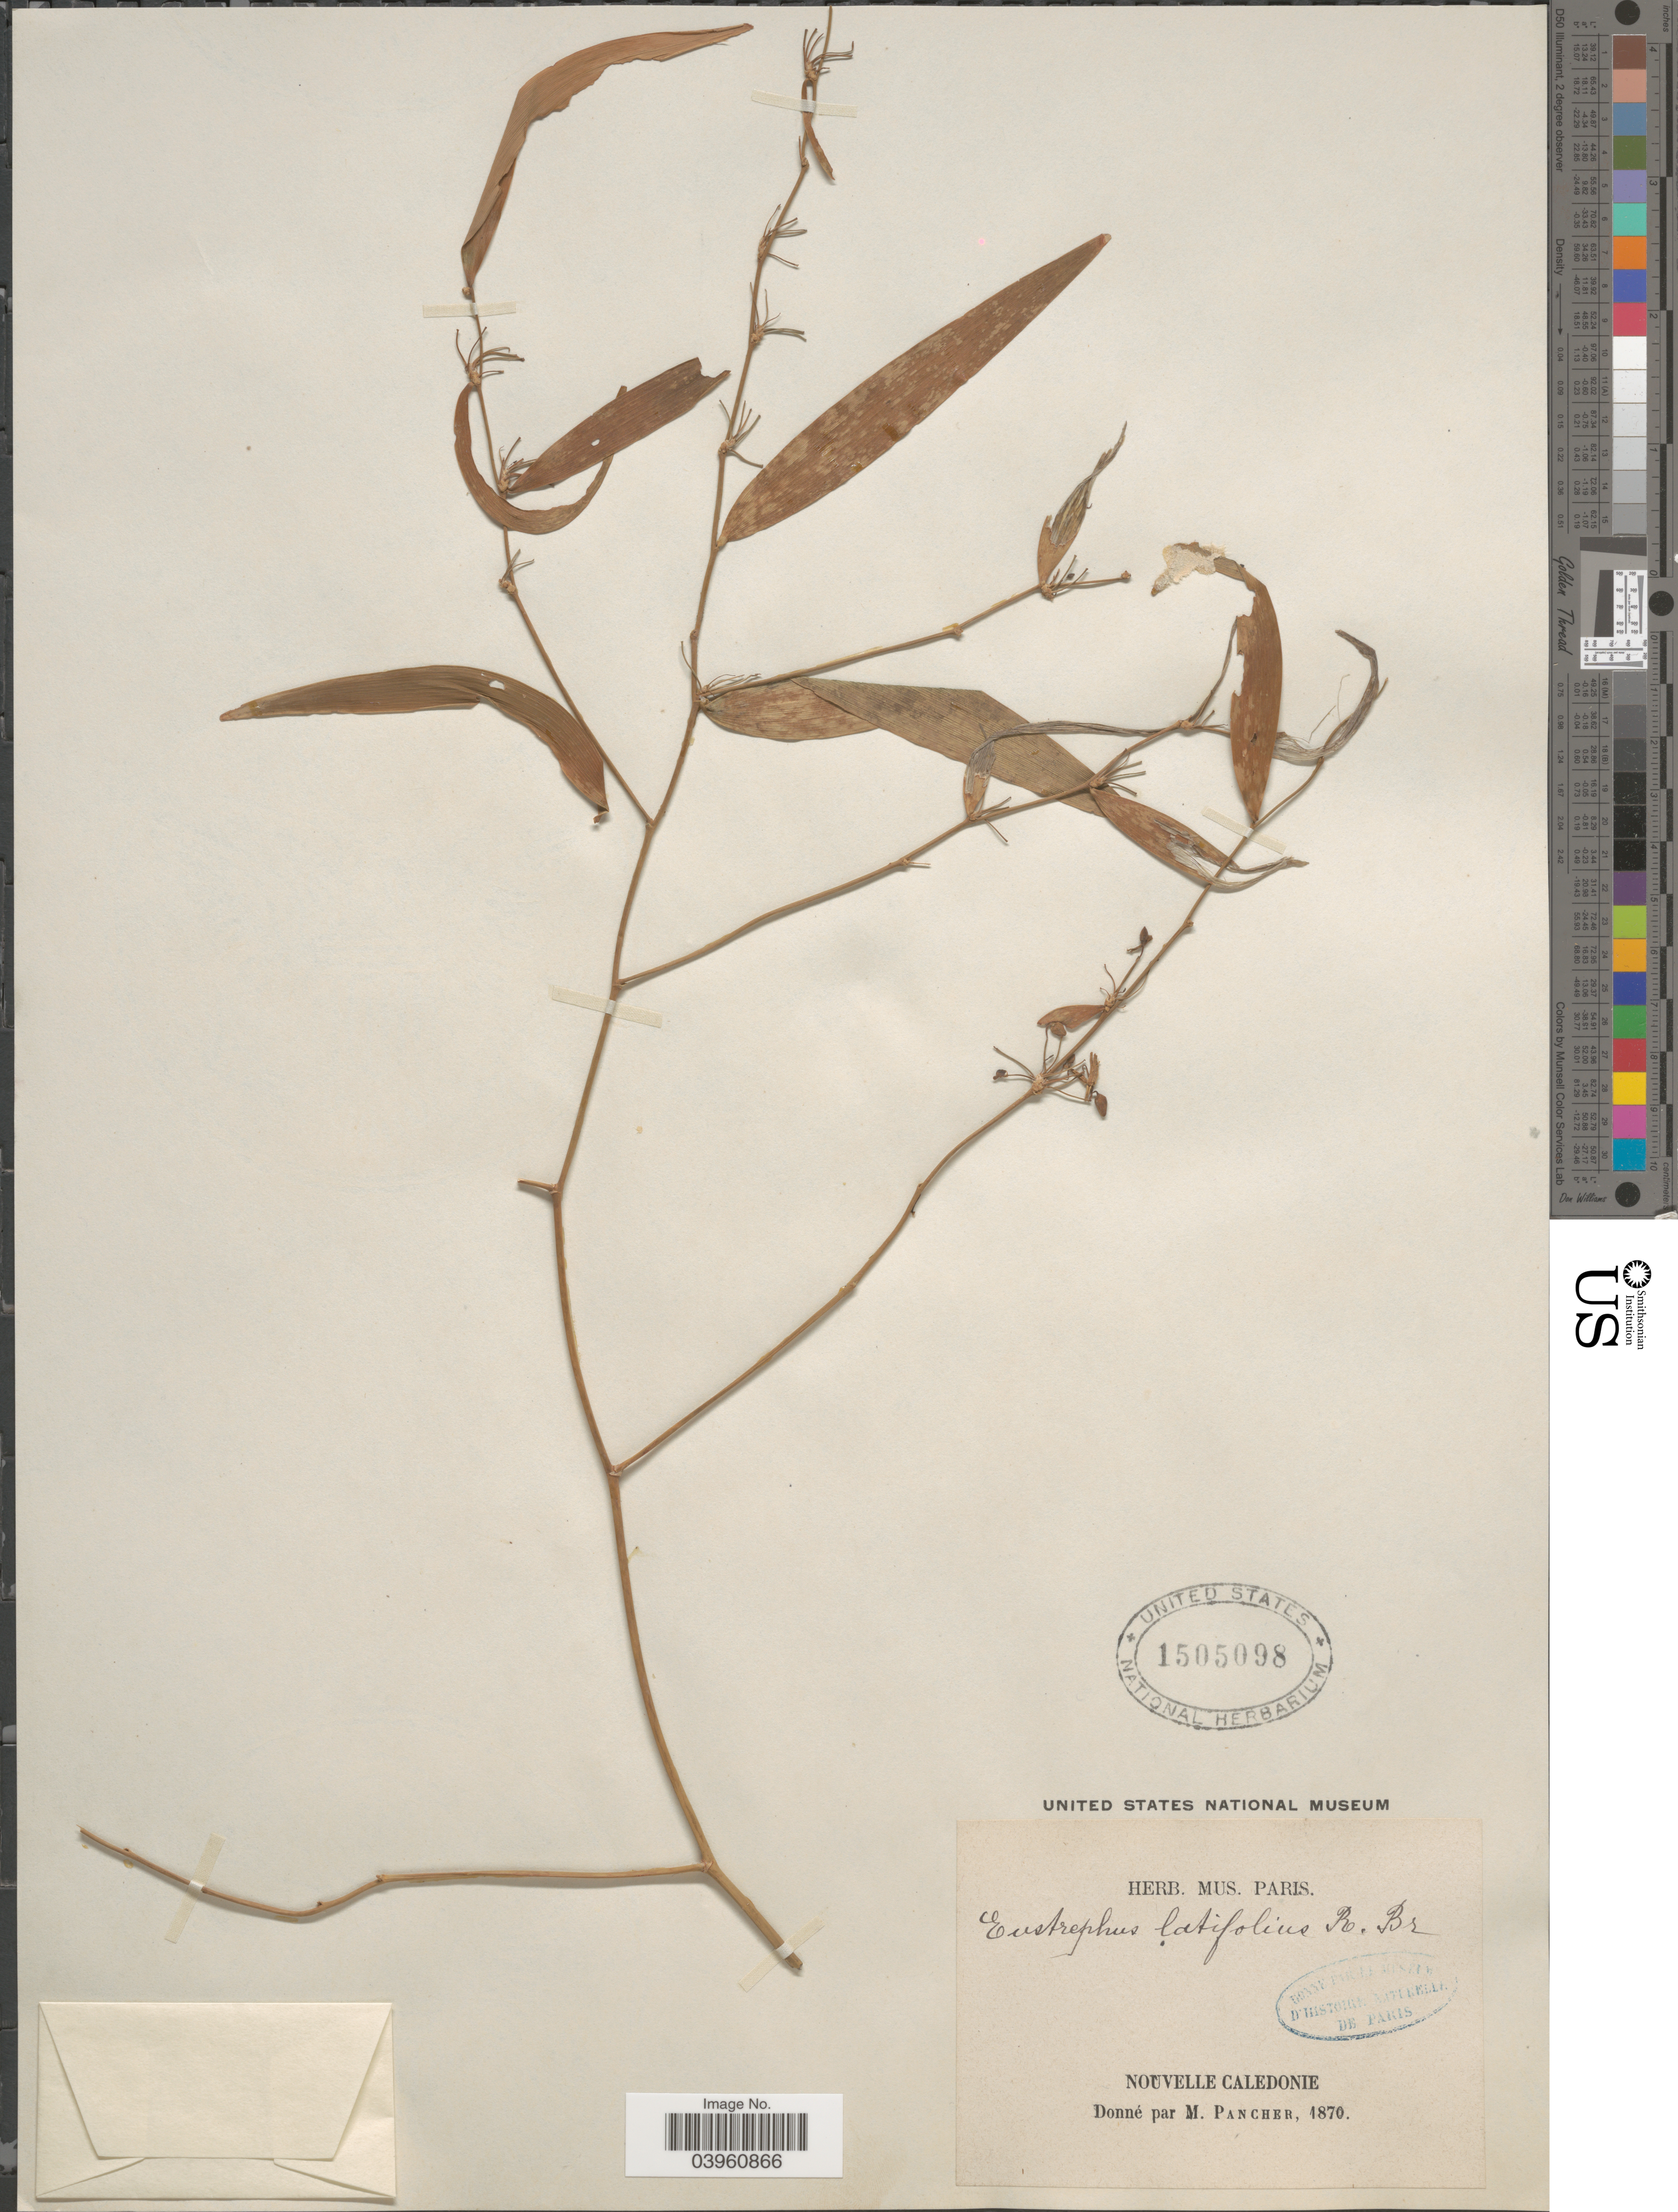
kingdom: Plantae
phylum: Tracheophyta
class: Liliopsida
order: Asparagales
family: Asparagaceae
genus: Eustrephus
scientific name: Eustrephus latifolius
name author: R. Br.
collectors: M. Pancher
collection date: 1870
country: New Caledonia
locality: Nouvelle Caledonie.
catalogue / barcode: US 1505098